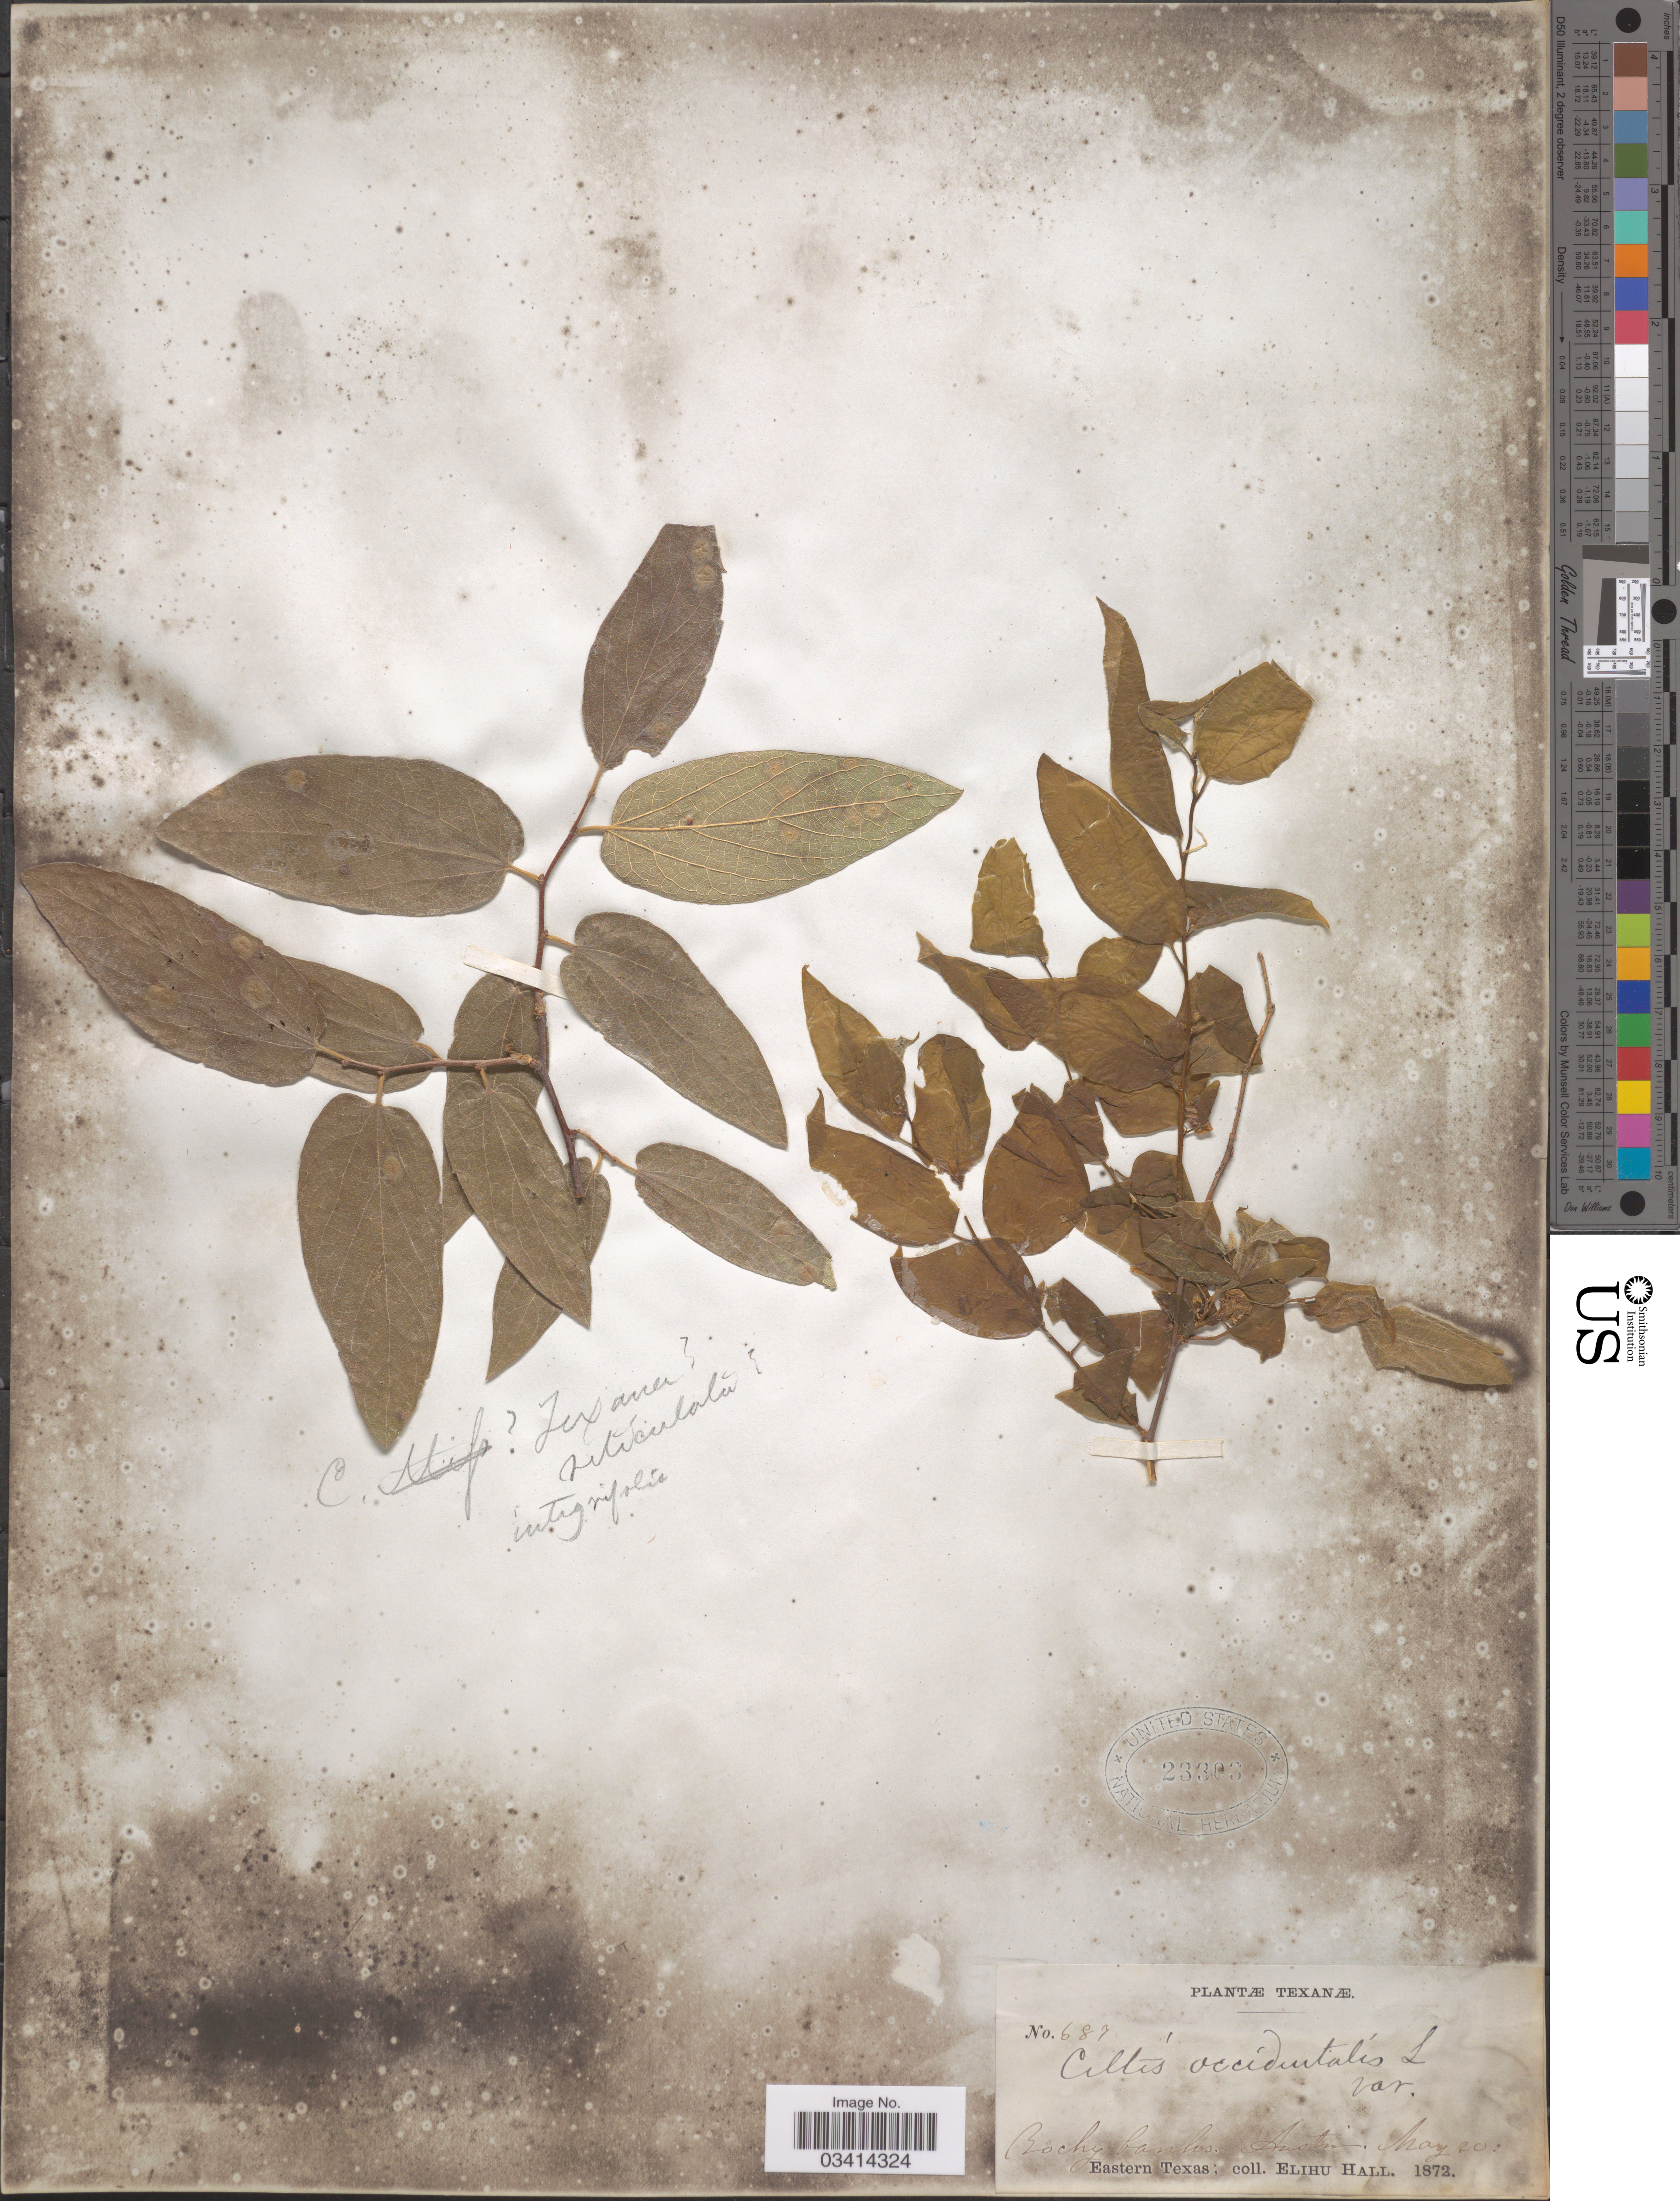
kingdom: Plantae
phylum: Tracheophyta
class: Magnoliopsida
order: Rosales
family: Cannabaceae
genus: Celtis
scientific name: Celtis reticulata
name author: Torr.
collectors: E. Hall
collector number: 687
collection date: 1872-05-20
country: United States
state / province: Texas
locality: Austin. Eastern Texas.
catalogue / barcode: US 23303